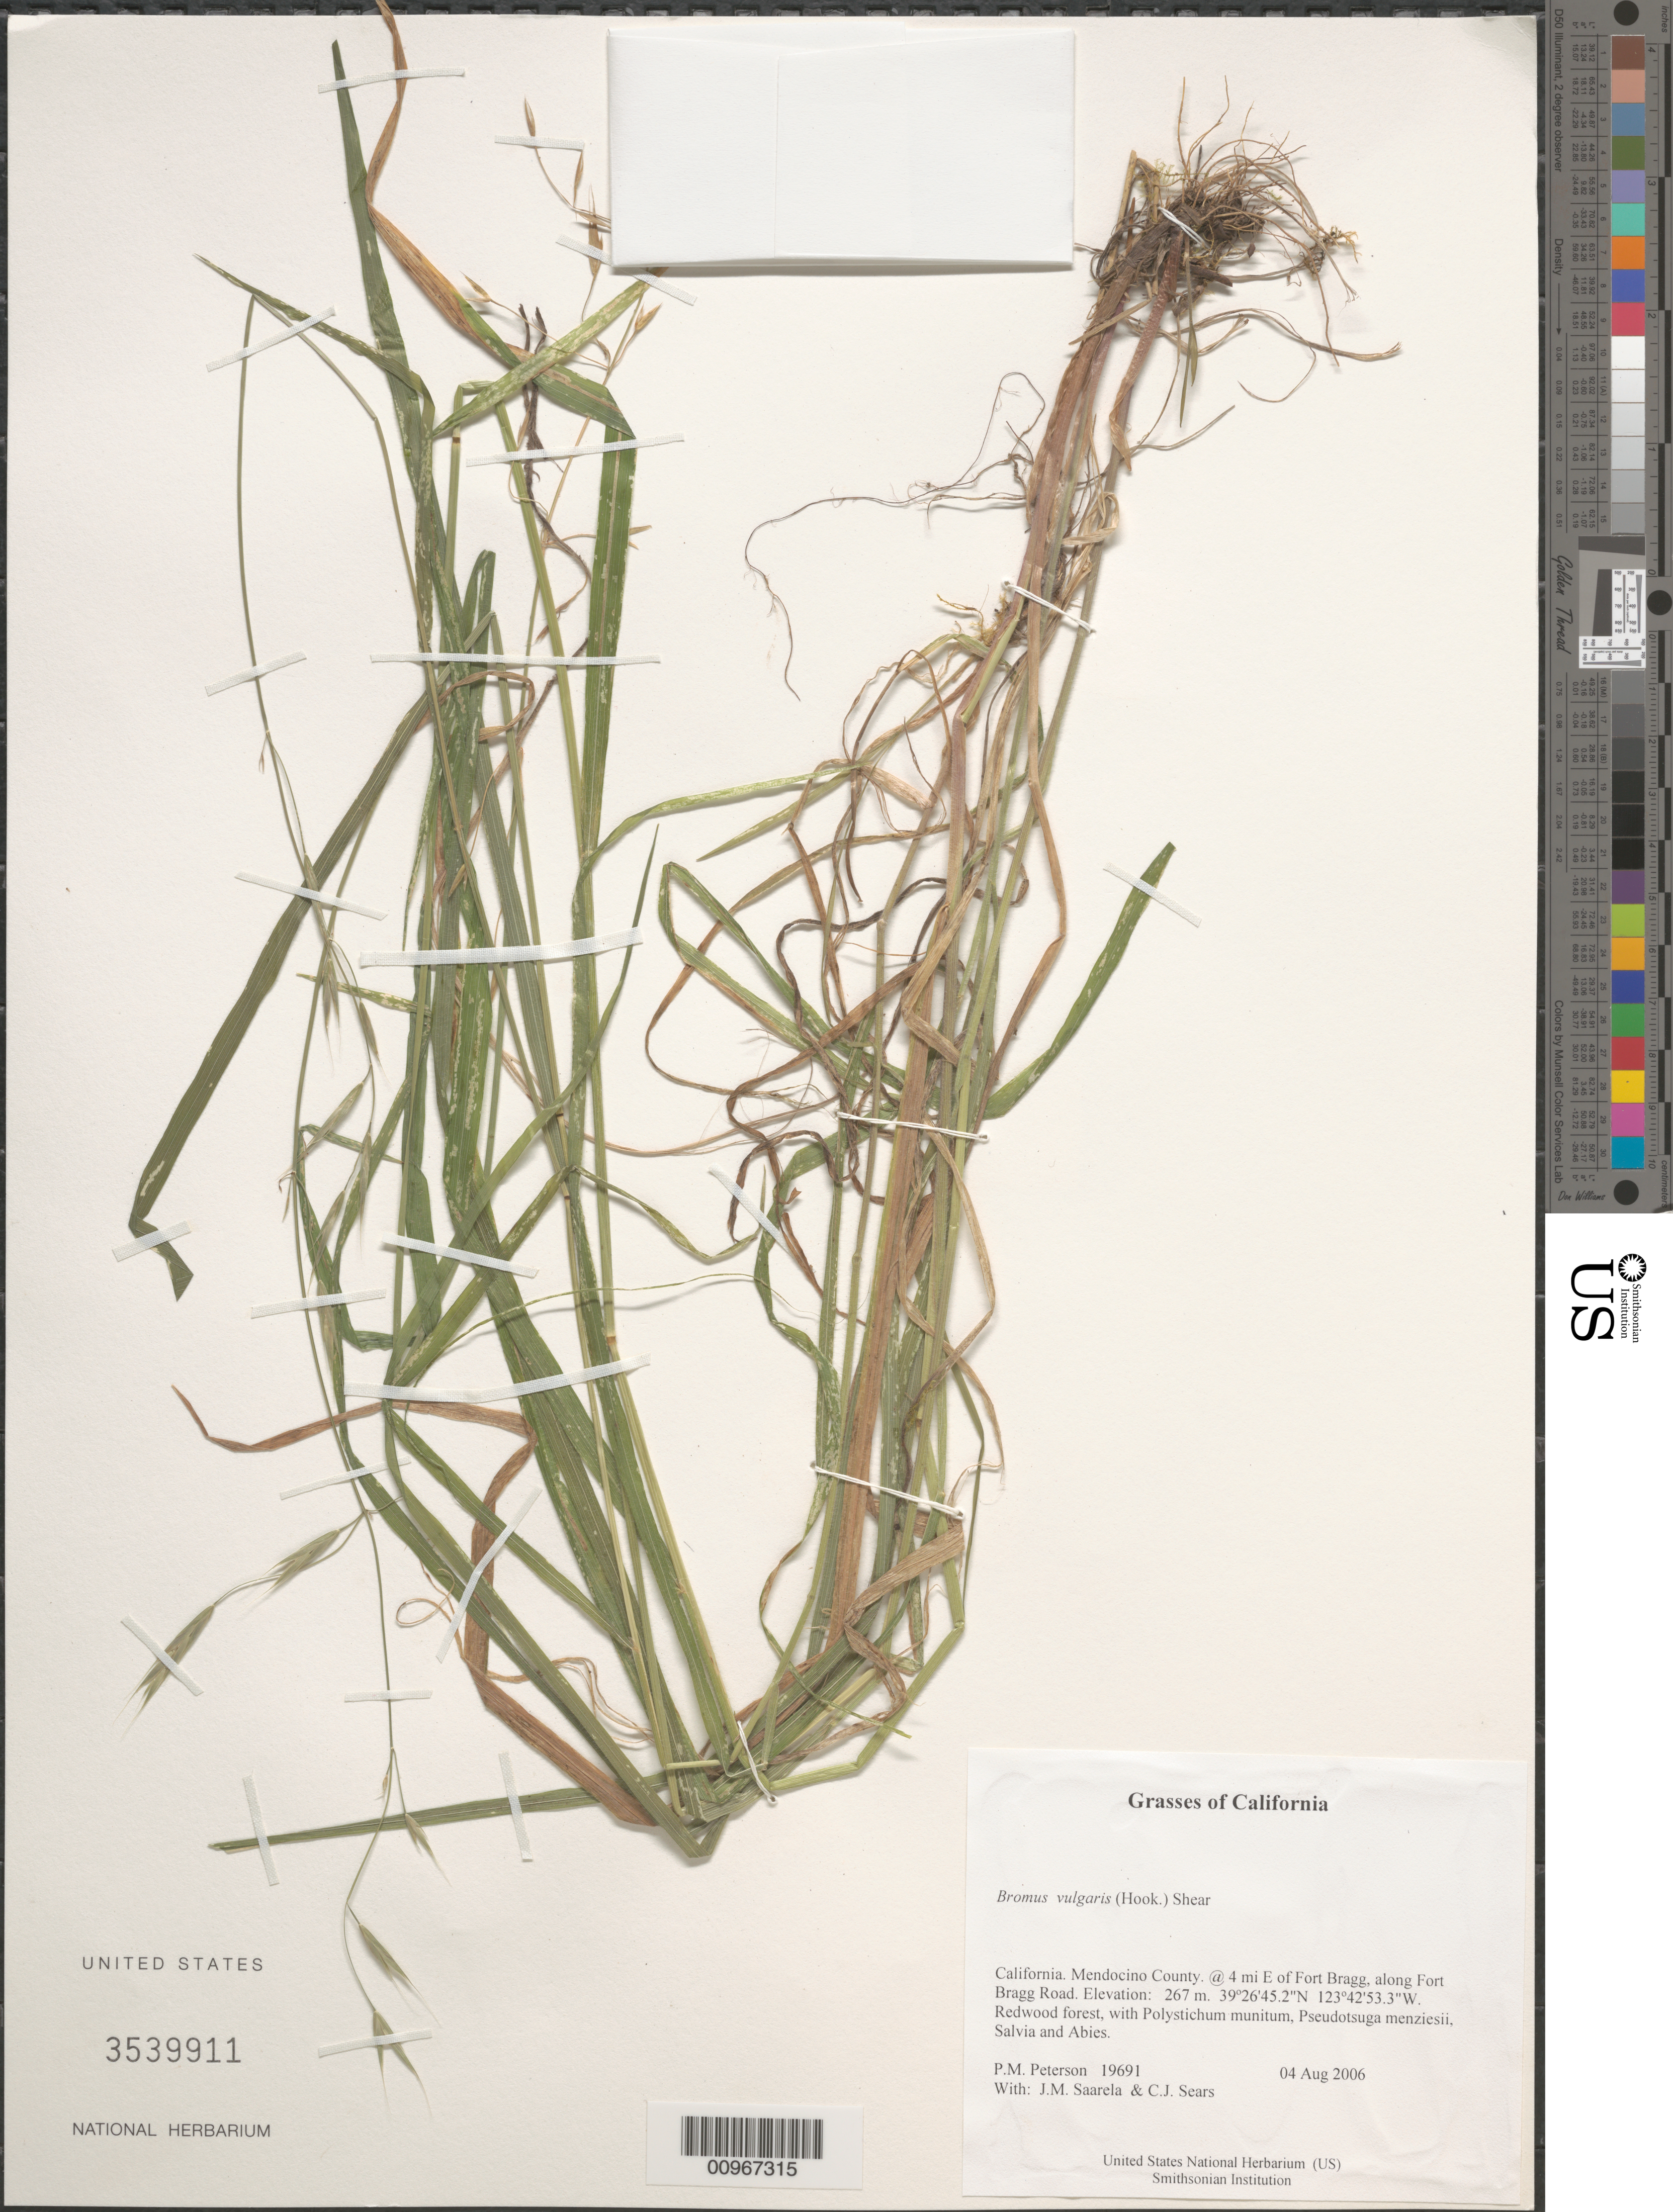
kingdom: Plantae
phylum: Tracheophyta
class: Liliopsida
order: Poales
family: Poaceae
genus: Bromus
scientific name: Bromus vulgaris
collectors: P. M. Peterson, J. Saarela & C. Sears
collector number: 19691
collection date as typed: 04 Aug 2006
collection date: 2006-08-04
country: United States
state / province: California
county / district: Mendocino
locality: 4 mi E of Fort Bragg, along Fort Bragg Road.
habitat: Redwood forest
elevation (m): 267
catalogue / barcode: US 3539911